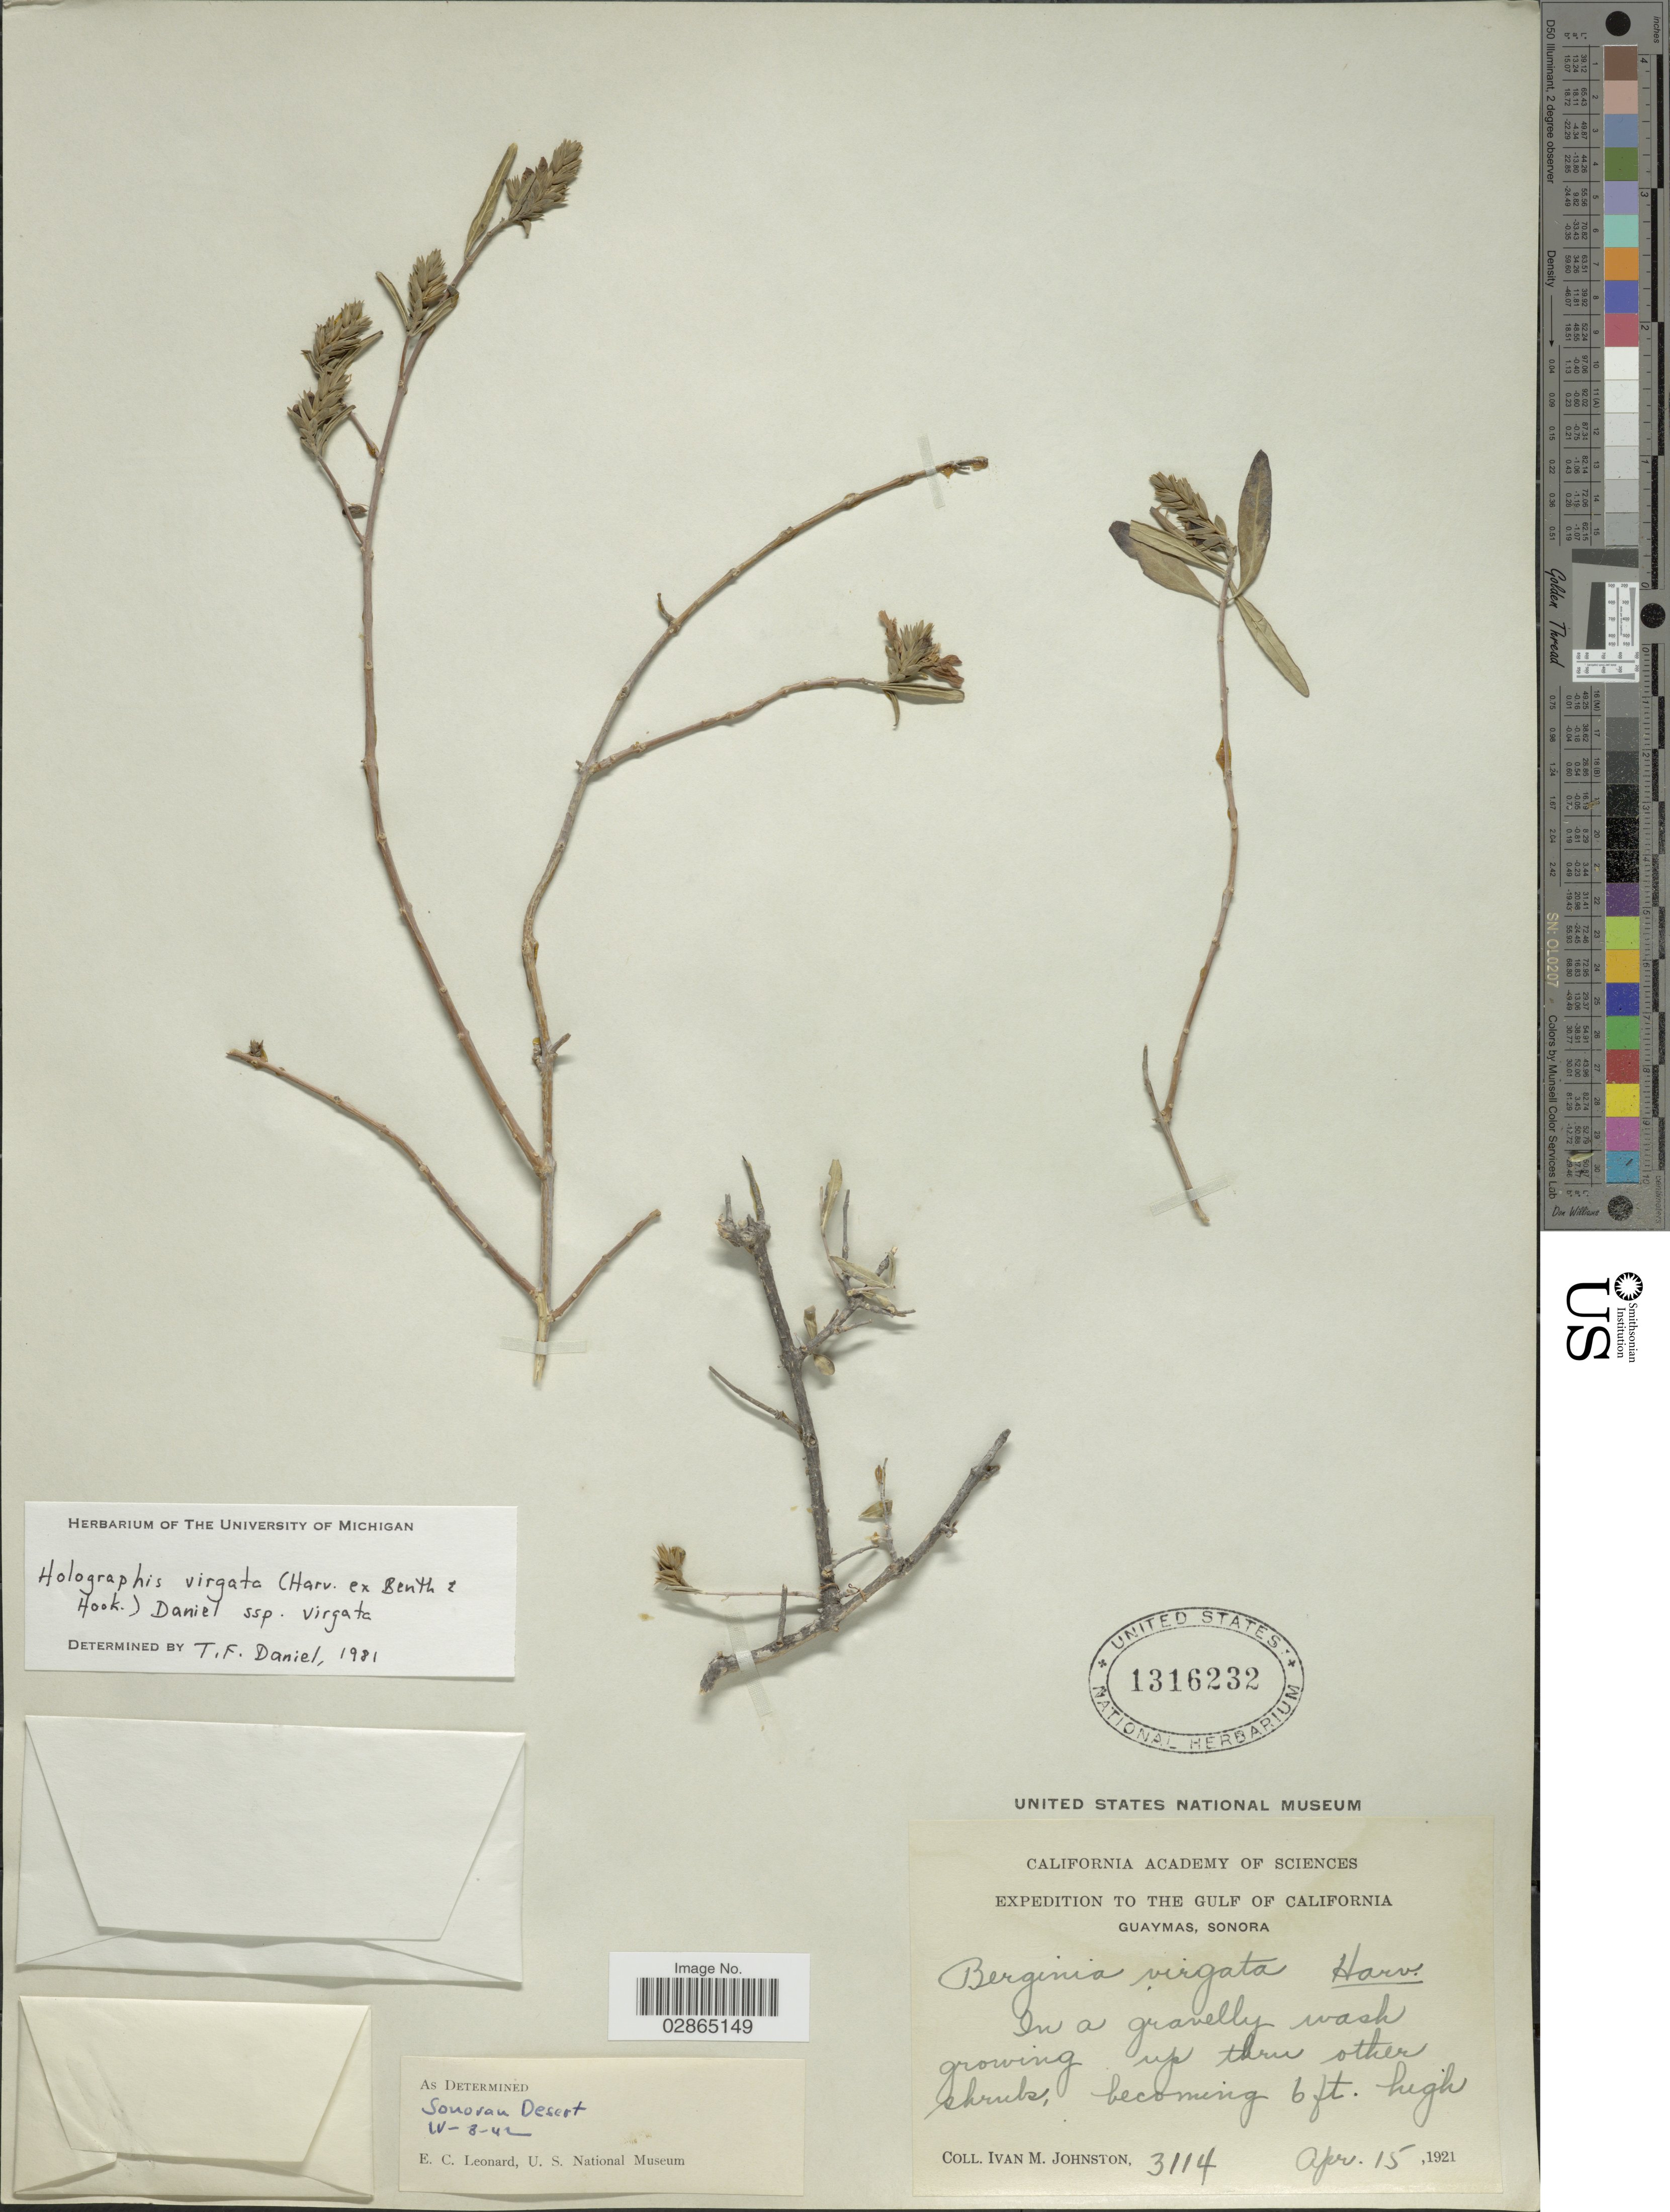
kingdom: Plantae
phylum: Tracheophyta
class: Magnoliopsida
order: Lamiales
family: Acanthaceae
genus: Holographis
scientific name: Holographis virgata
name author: (Harv. ex Benth.) T.F. Daniel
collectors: I.M. Johnston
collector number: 3114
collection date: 1921-04-15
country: Mexico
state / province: Sonora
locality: The Gulf of California, Guaymas, Sonora.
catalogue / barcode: US 1316232